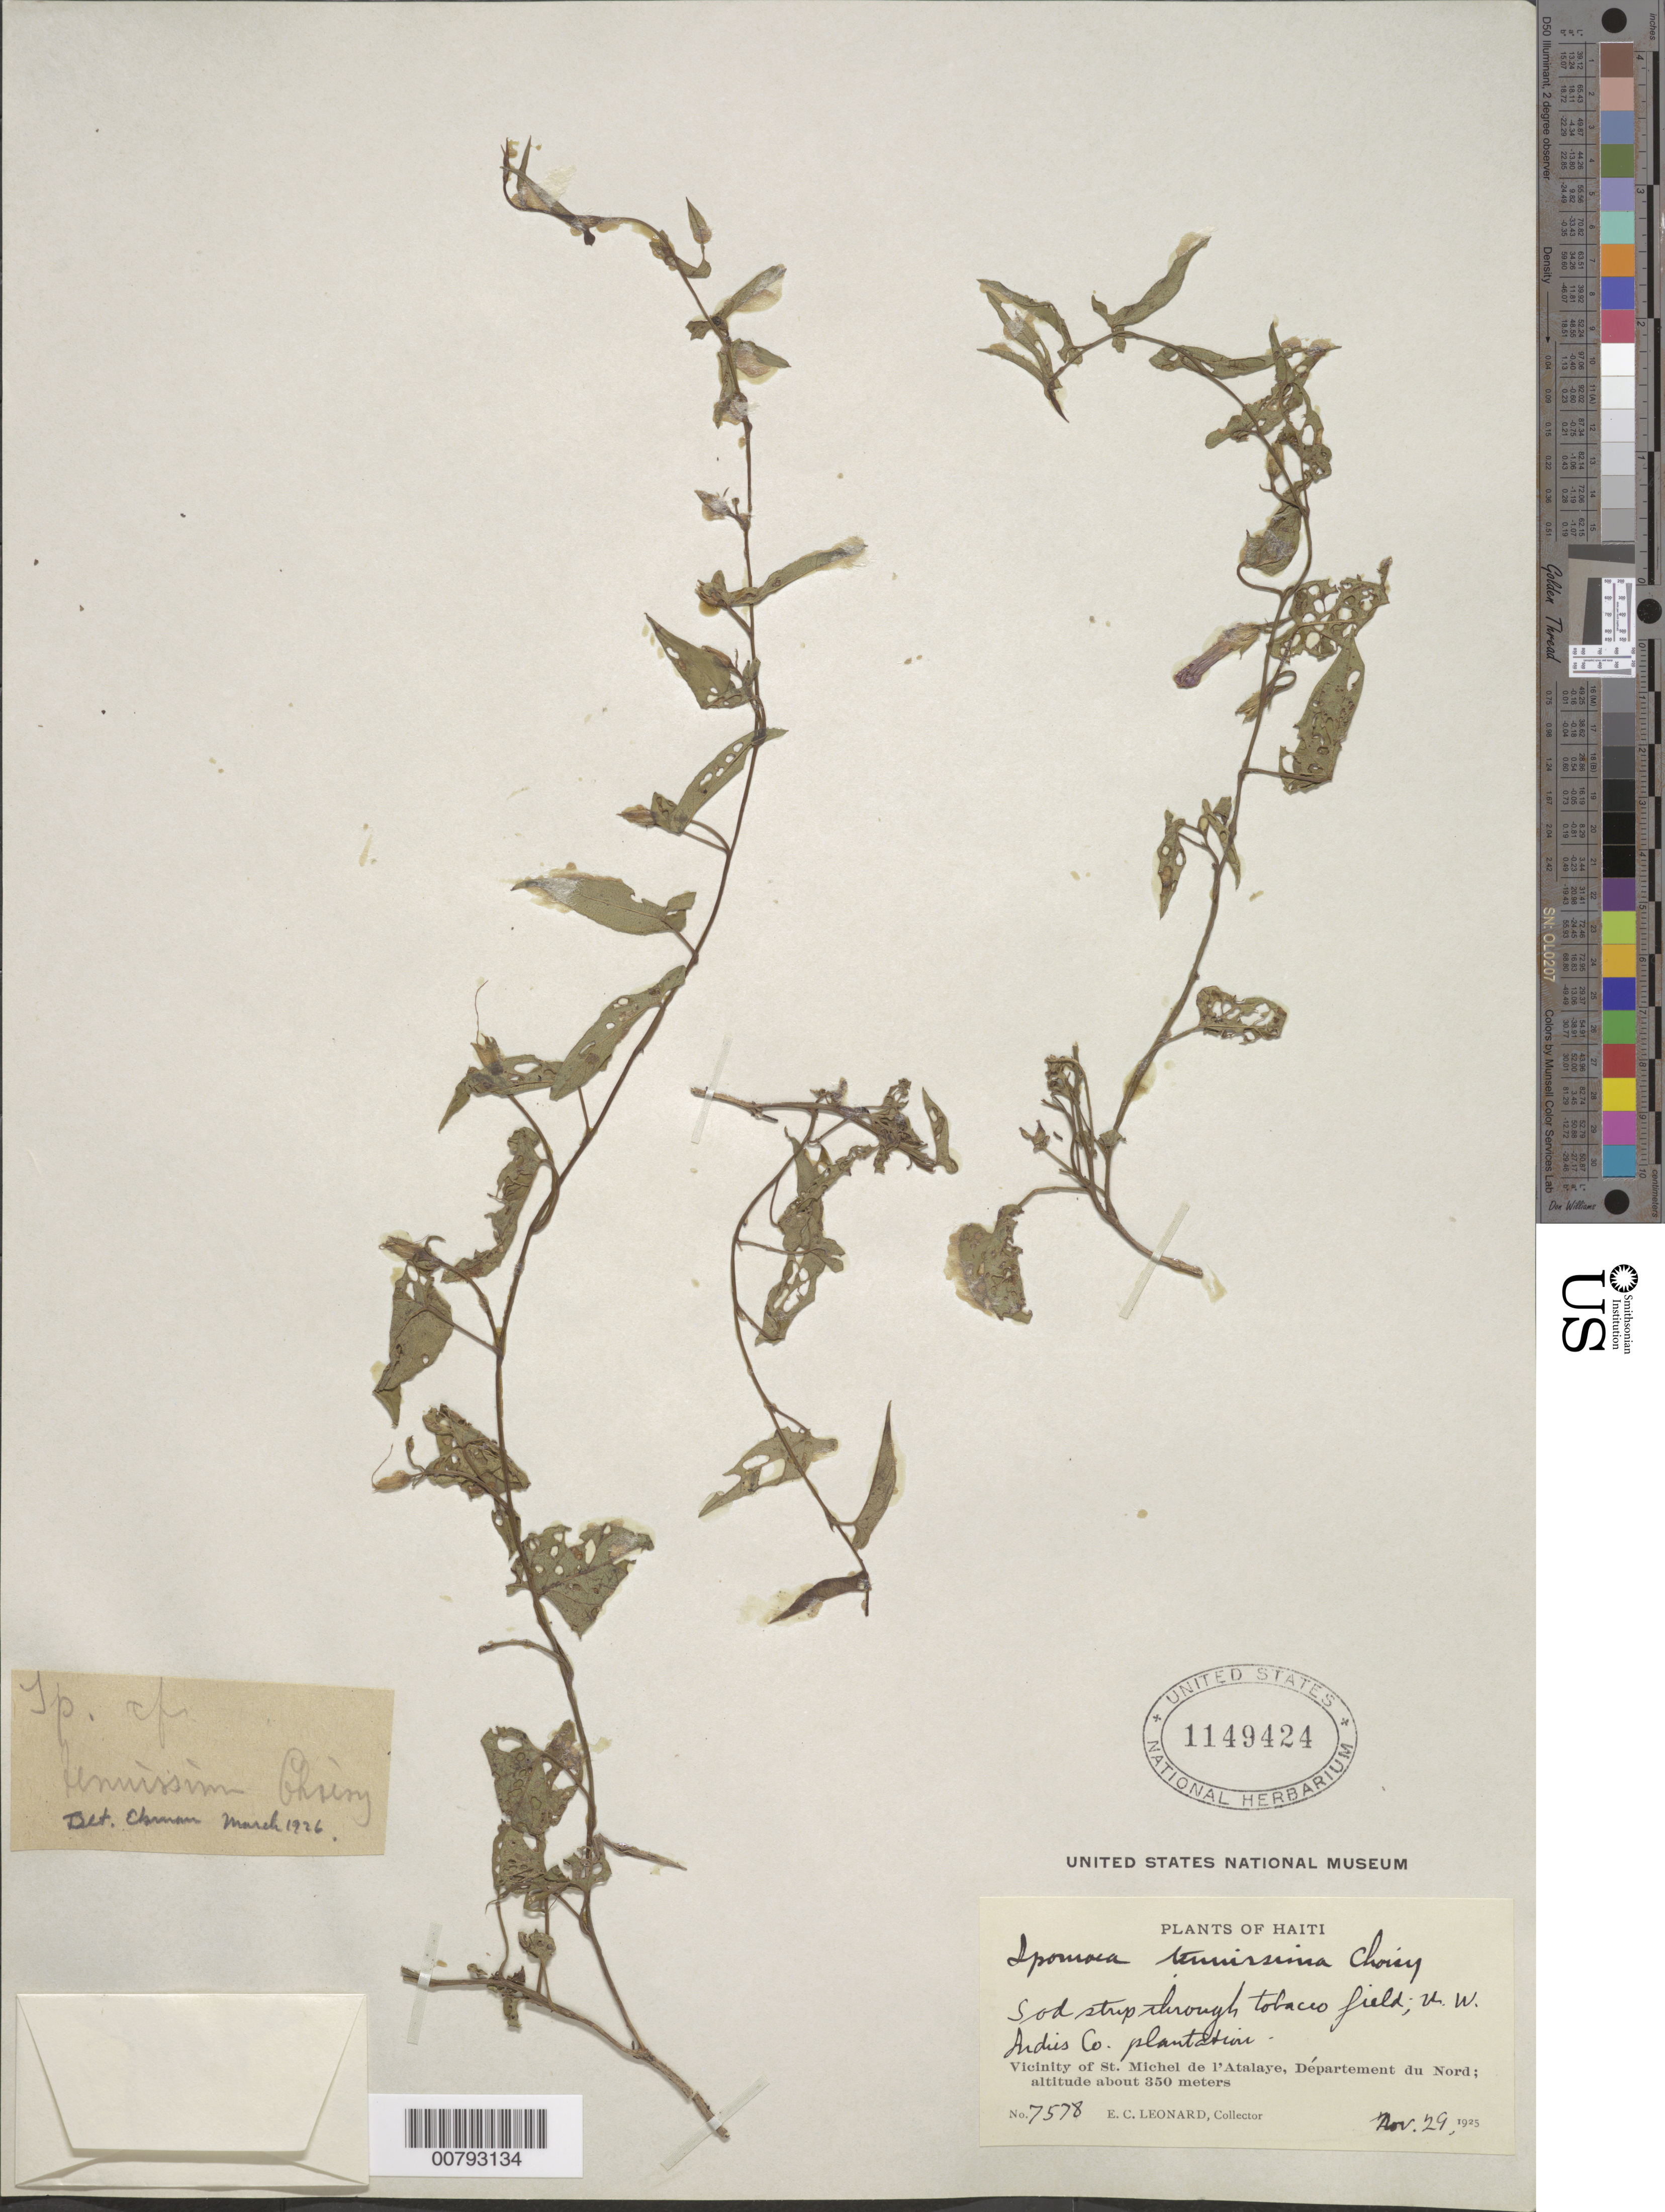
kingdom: Plantae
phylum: Tracheophyta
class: Magnoliopsida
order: Solanales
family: Convolvulaceae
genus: Ipomoea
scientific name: Ipomoea tenuissima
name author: Choisy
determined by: Ekman, E. L.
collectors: E. C. Leonard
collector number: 7578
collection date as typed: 29 Nov 1925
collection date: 1925-11-29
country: Haiti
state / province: Nord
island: Hispaniola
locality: Vicinity of St. Michel de l'Atalaye, N.W. Indies Co. plantation.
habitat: Sod strip through tobacco field.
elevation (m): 350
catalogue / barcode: US 1149424